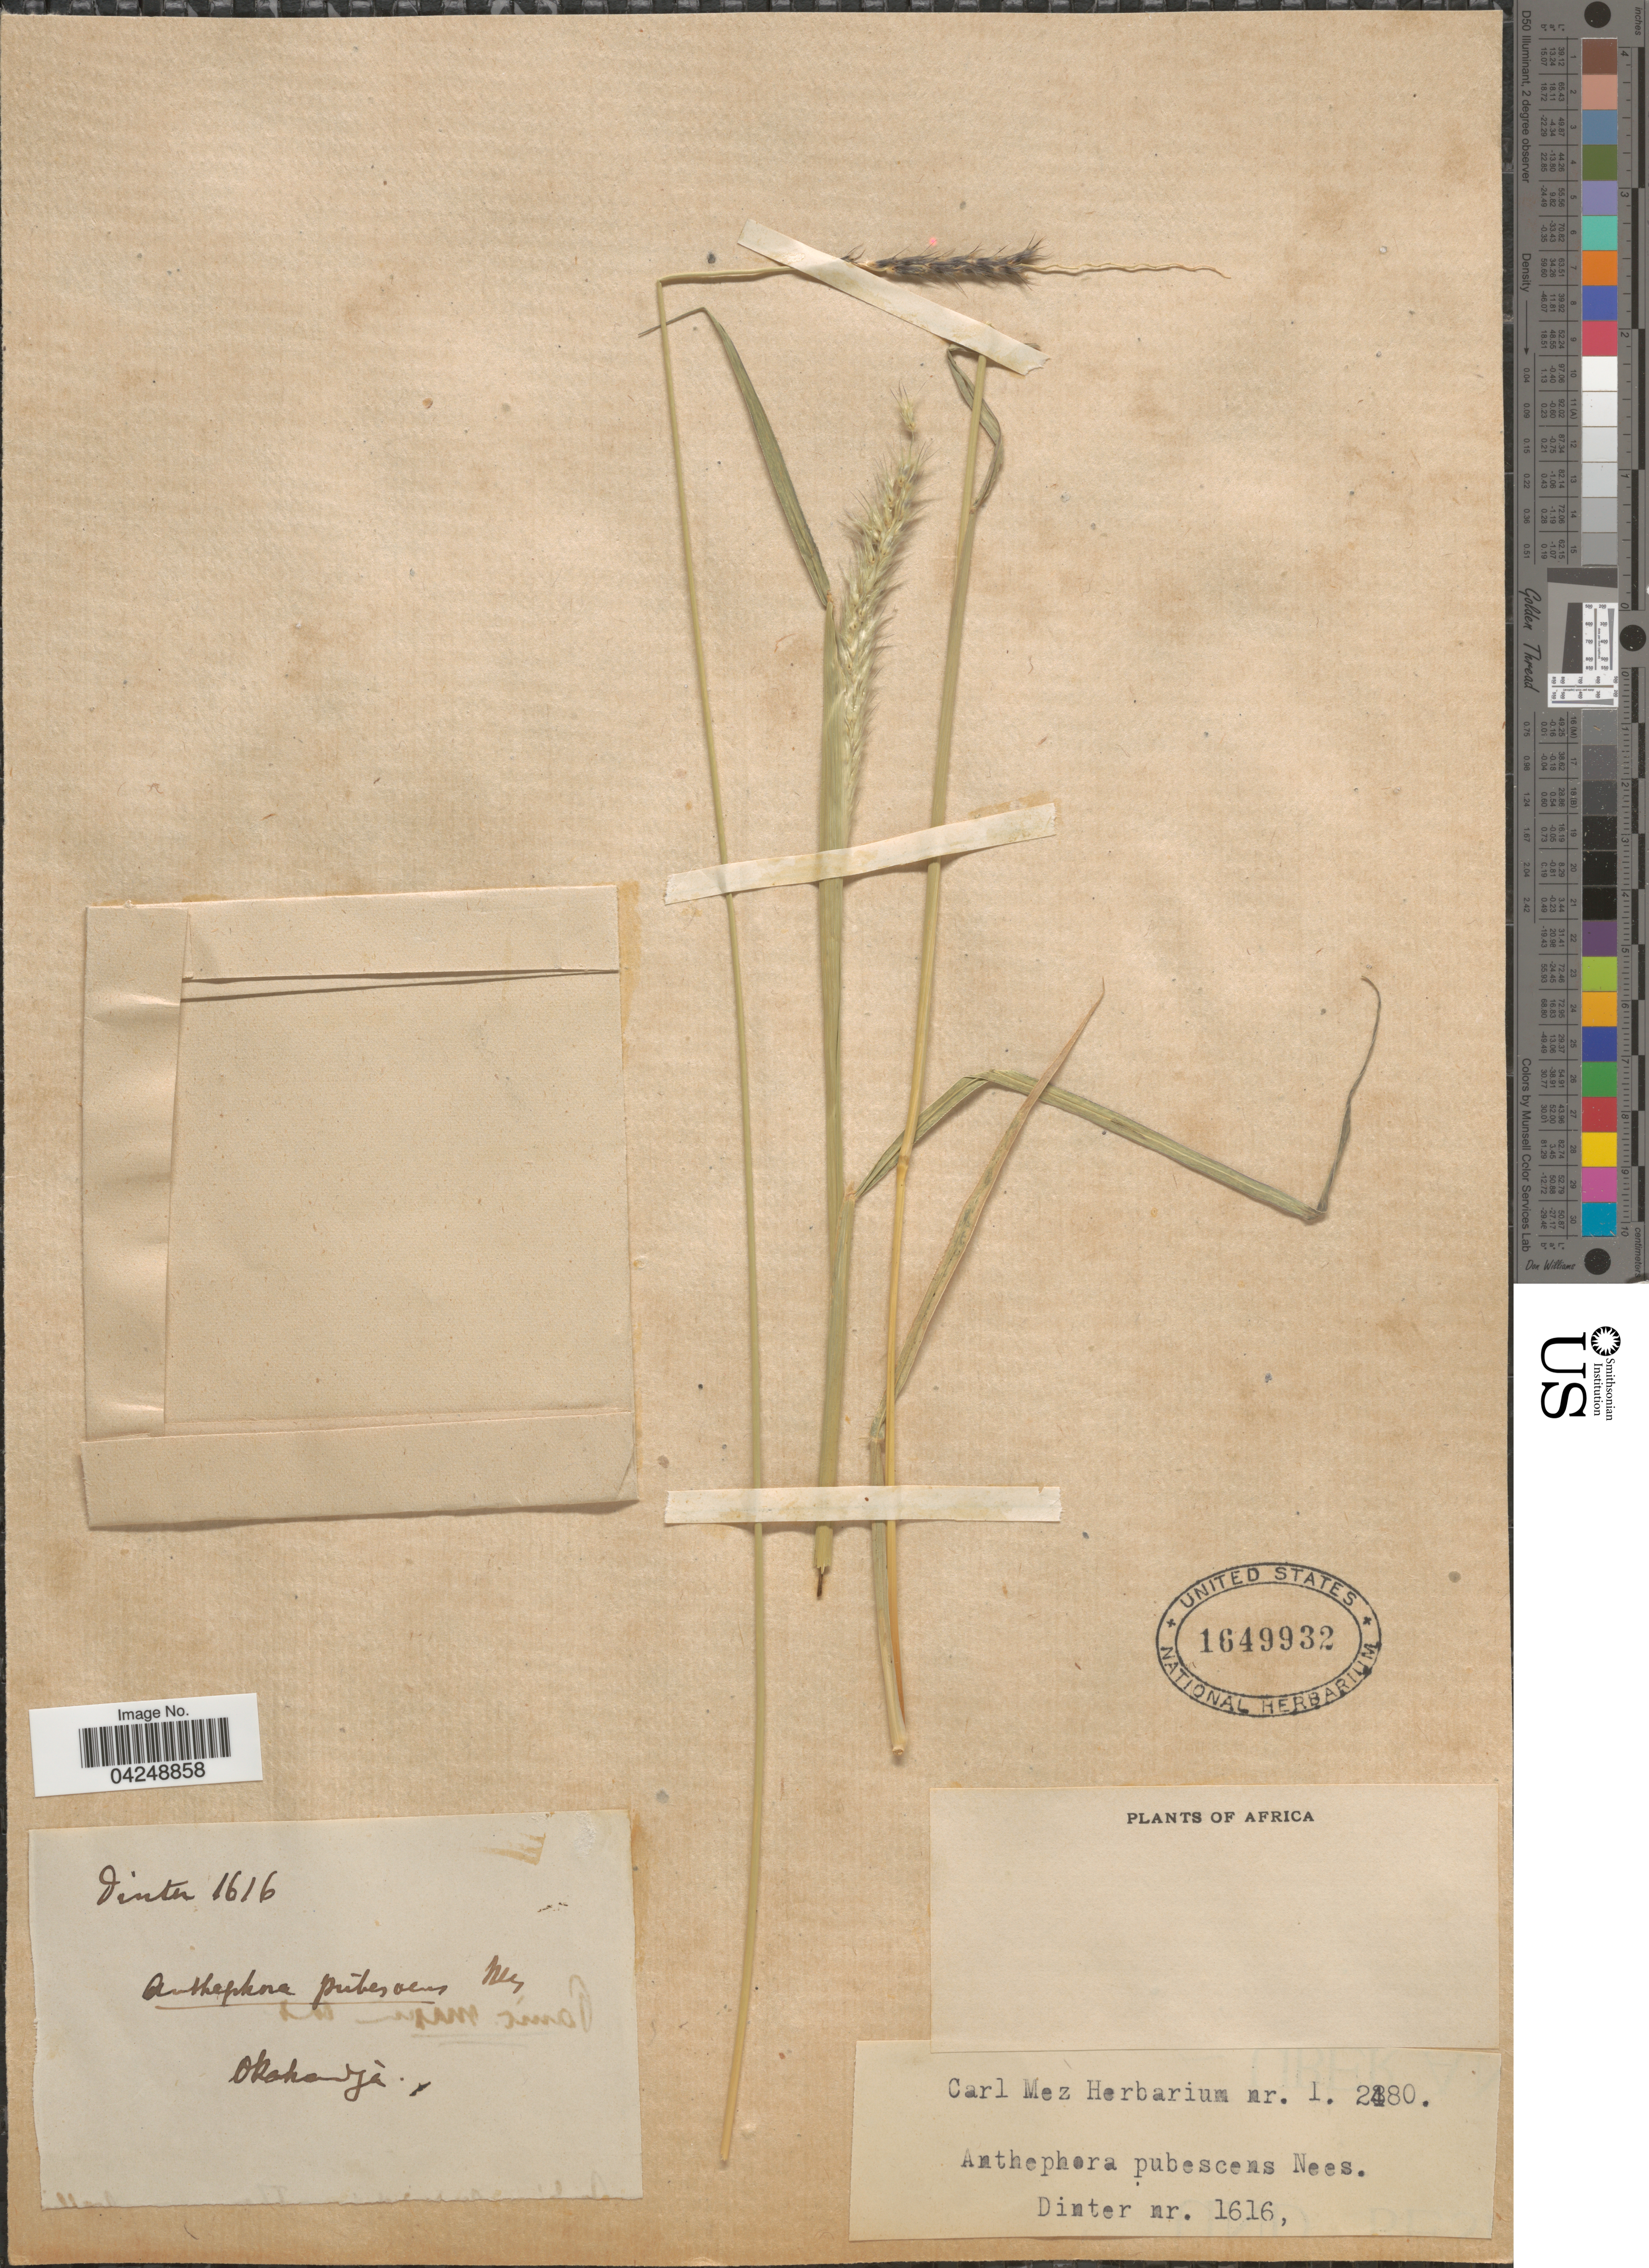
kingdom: Plantae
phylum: Tracheophyta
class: Liliopsida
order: Poales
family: Poaceae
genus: Anthephora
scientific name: Anthephora pubescens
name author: Nees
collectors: Dinter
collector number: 1616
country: Namibia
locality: Okahandja. Africa.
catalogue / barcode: US 1649932